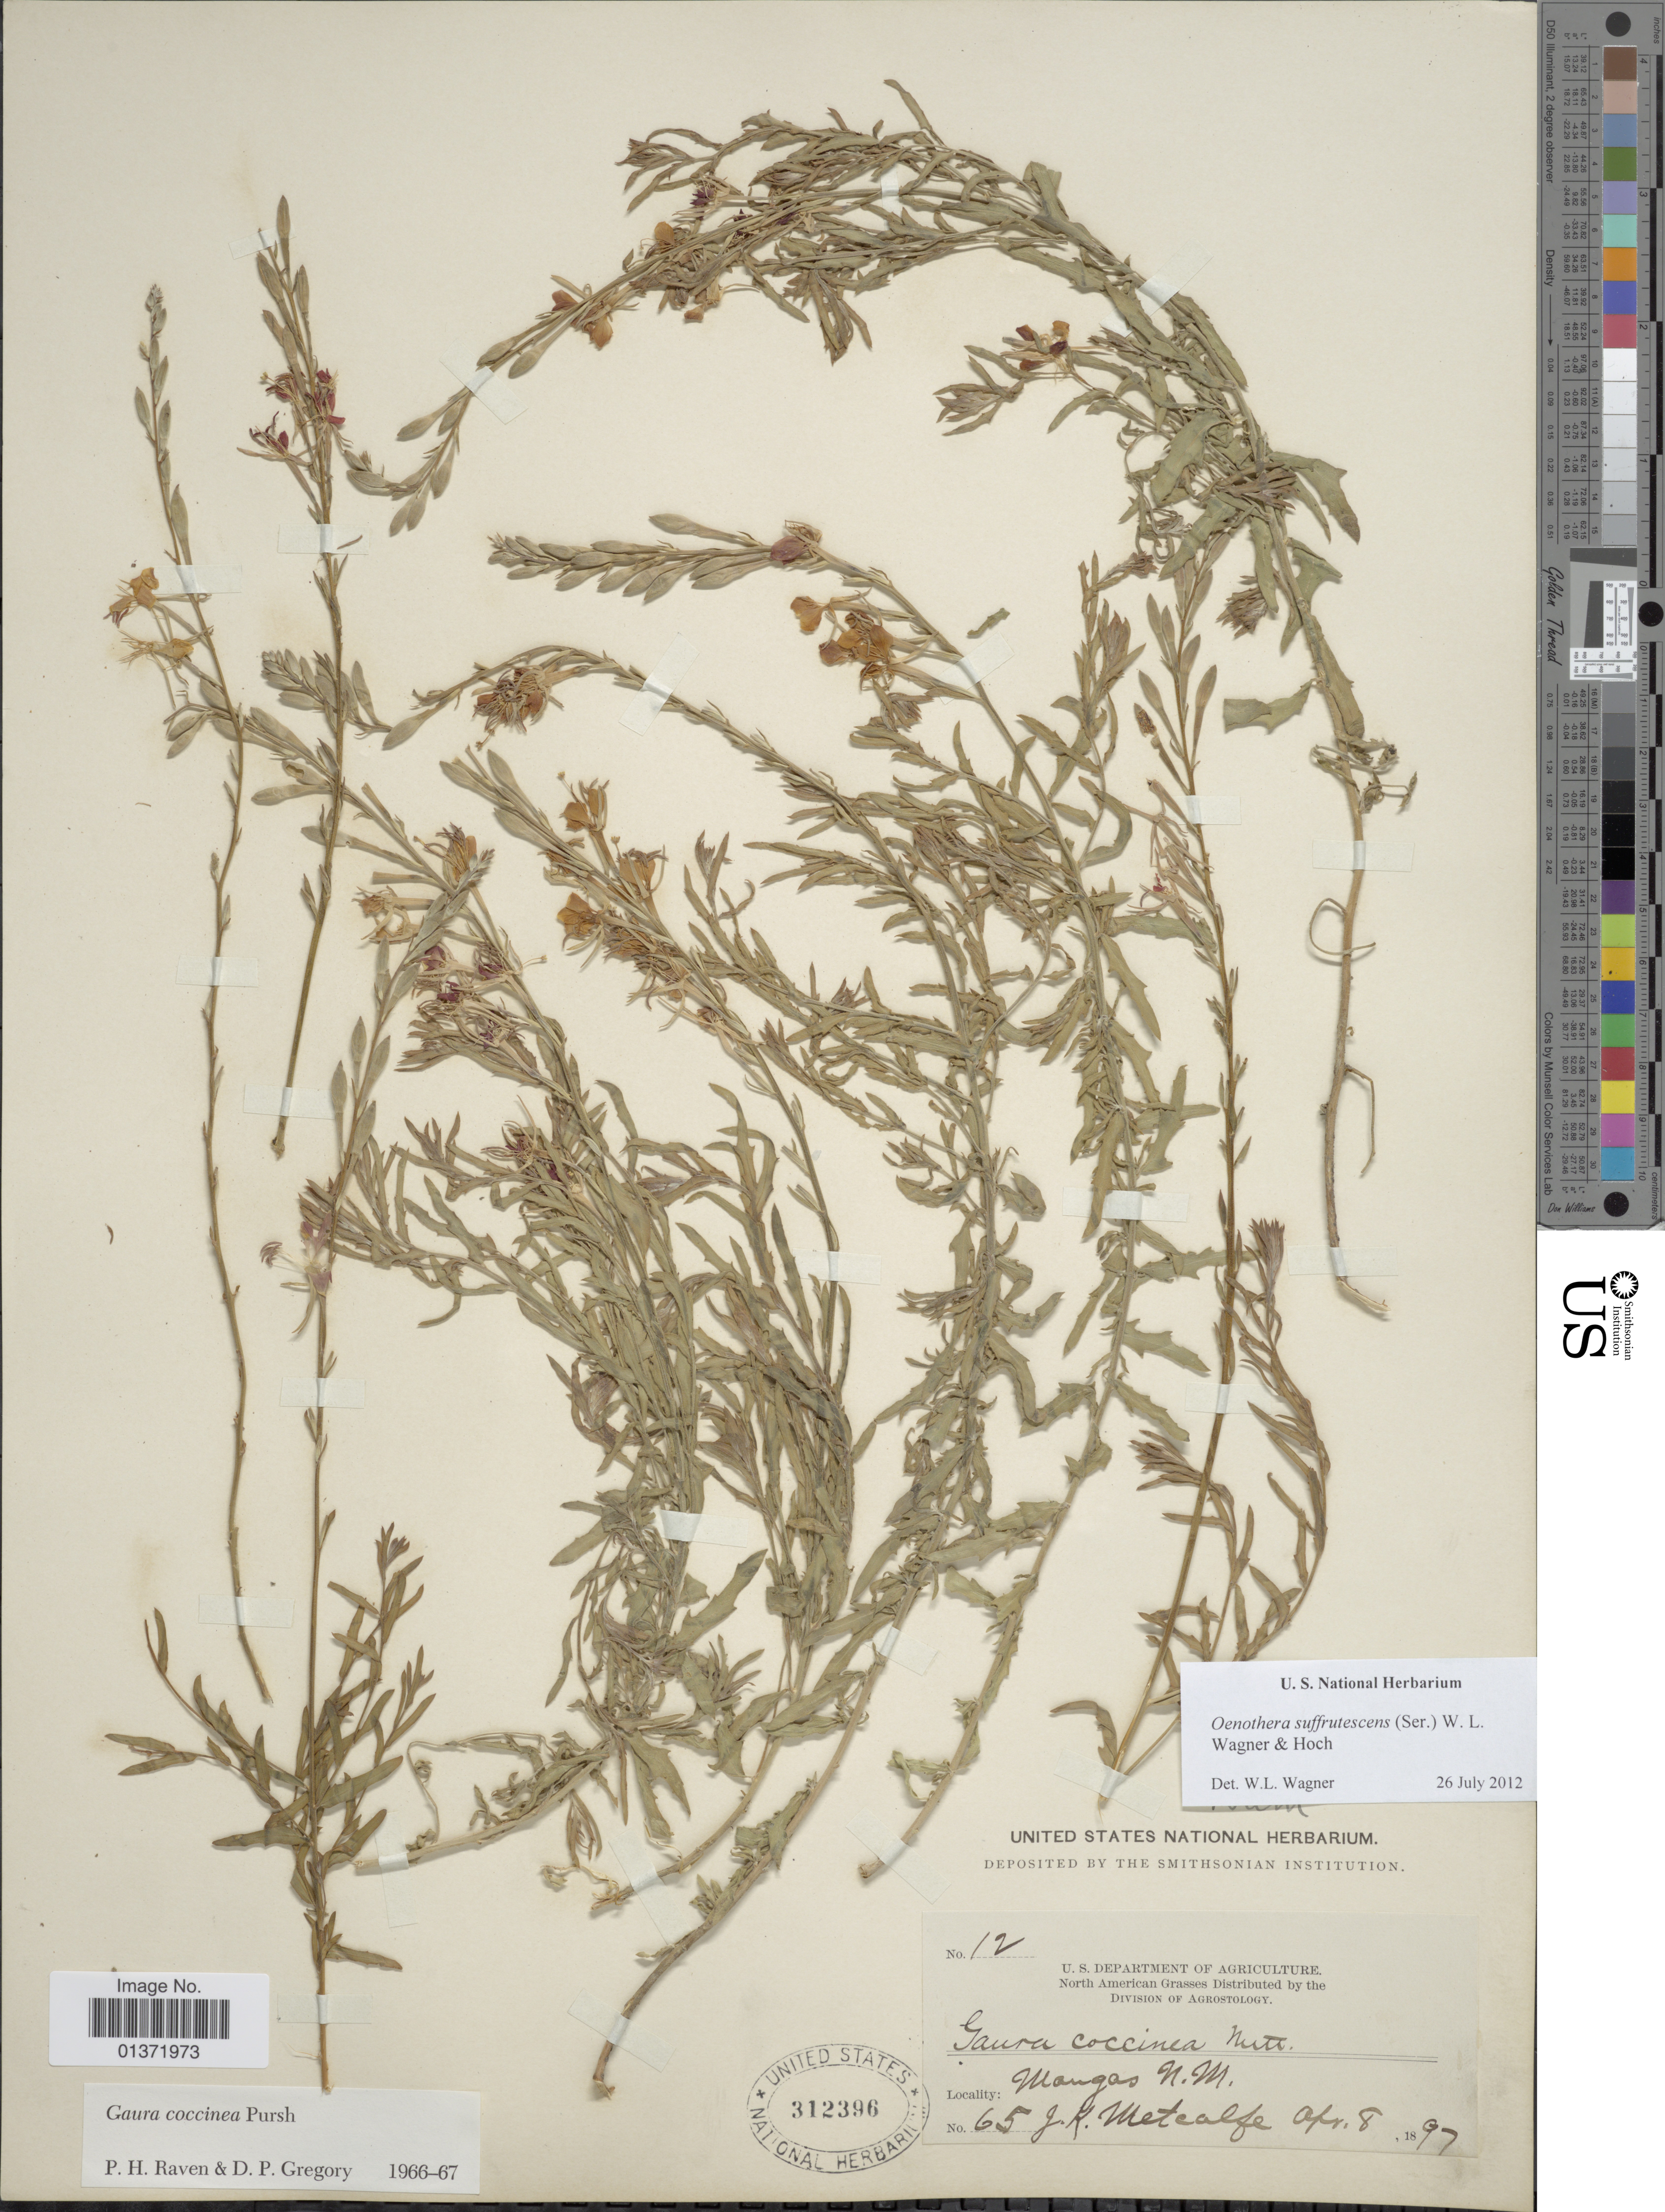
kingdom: Plantae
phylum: Tracheophyta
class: Magnoliopsida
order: Myrtales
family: Onagraceae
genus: Oenothera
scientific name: Oenothera suffrutescens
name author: (Ser.) W.L. Wagner & Hoch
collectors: J. Metcalfe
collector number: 65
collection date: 1897-04-08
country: United States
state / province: New Mexico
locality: Mangas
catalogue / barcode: US 312396